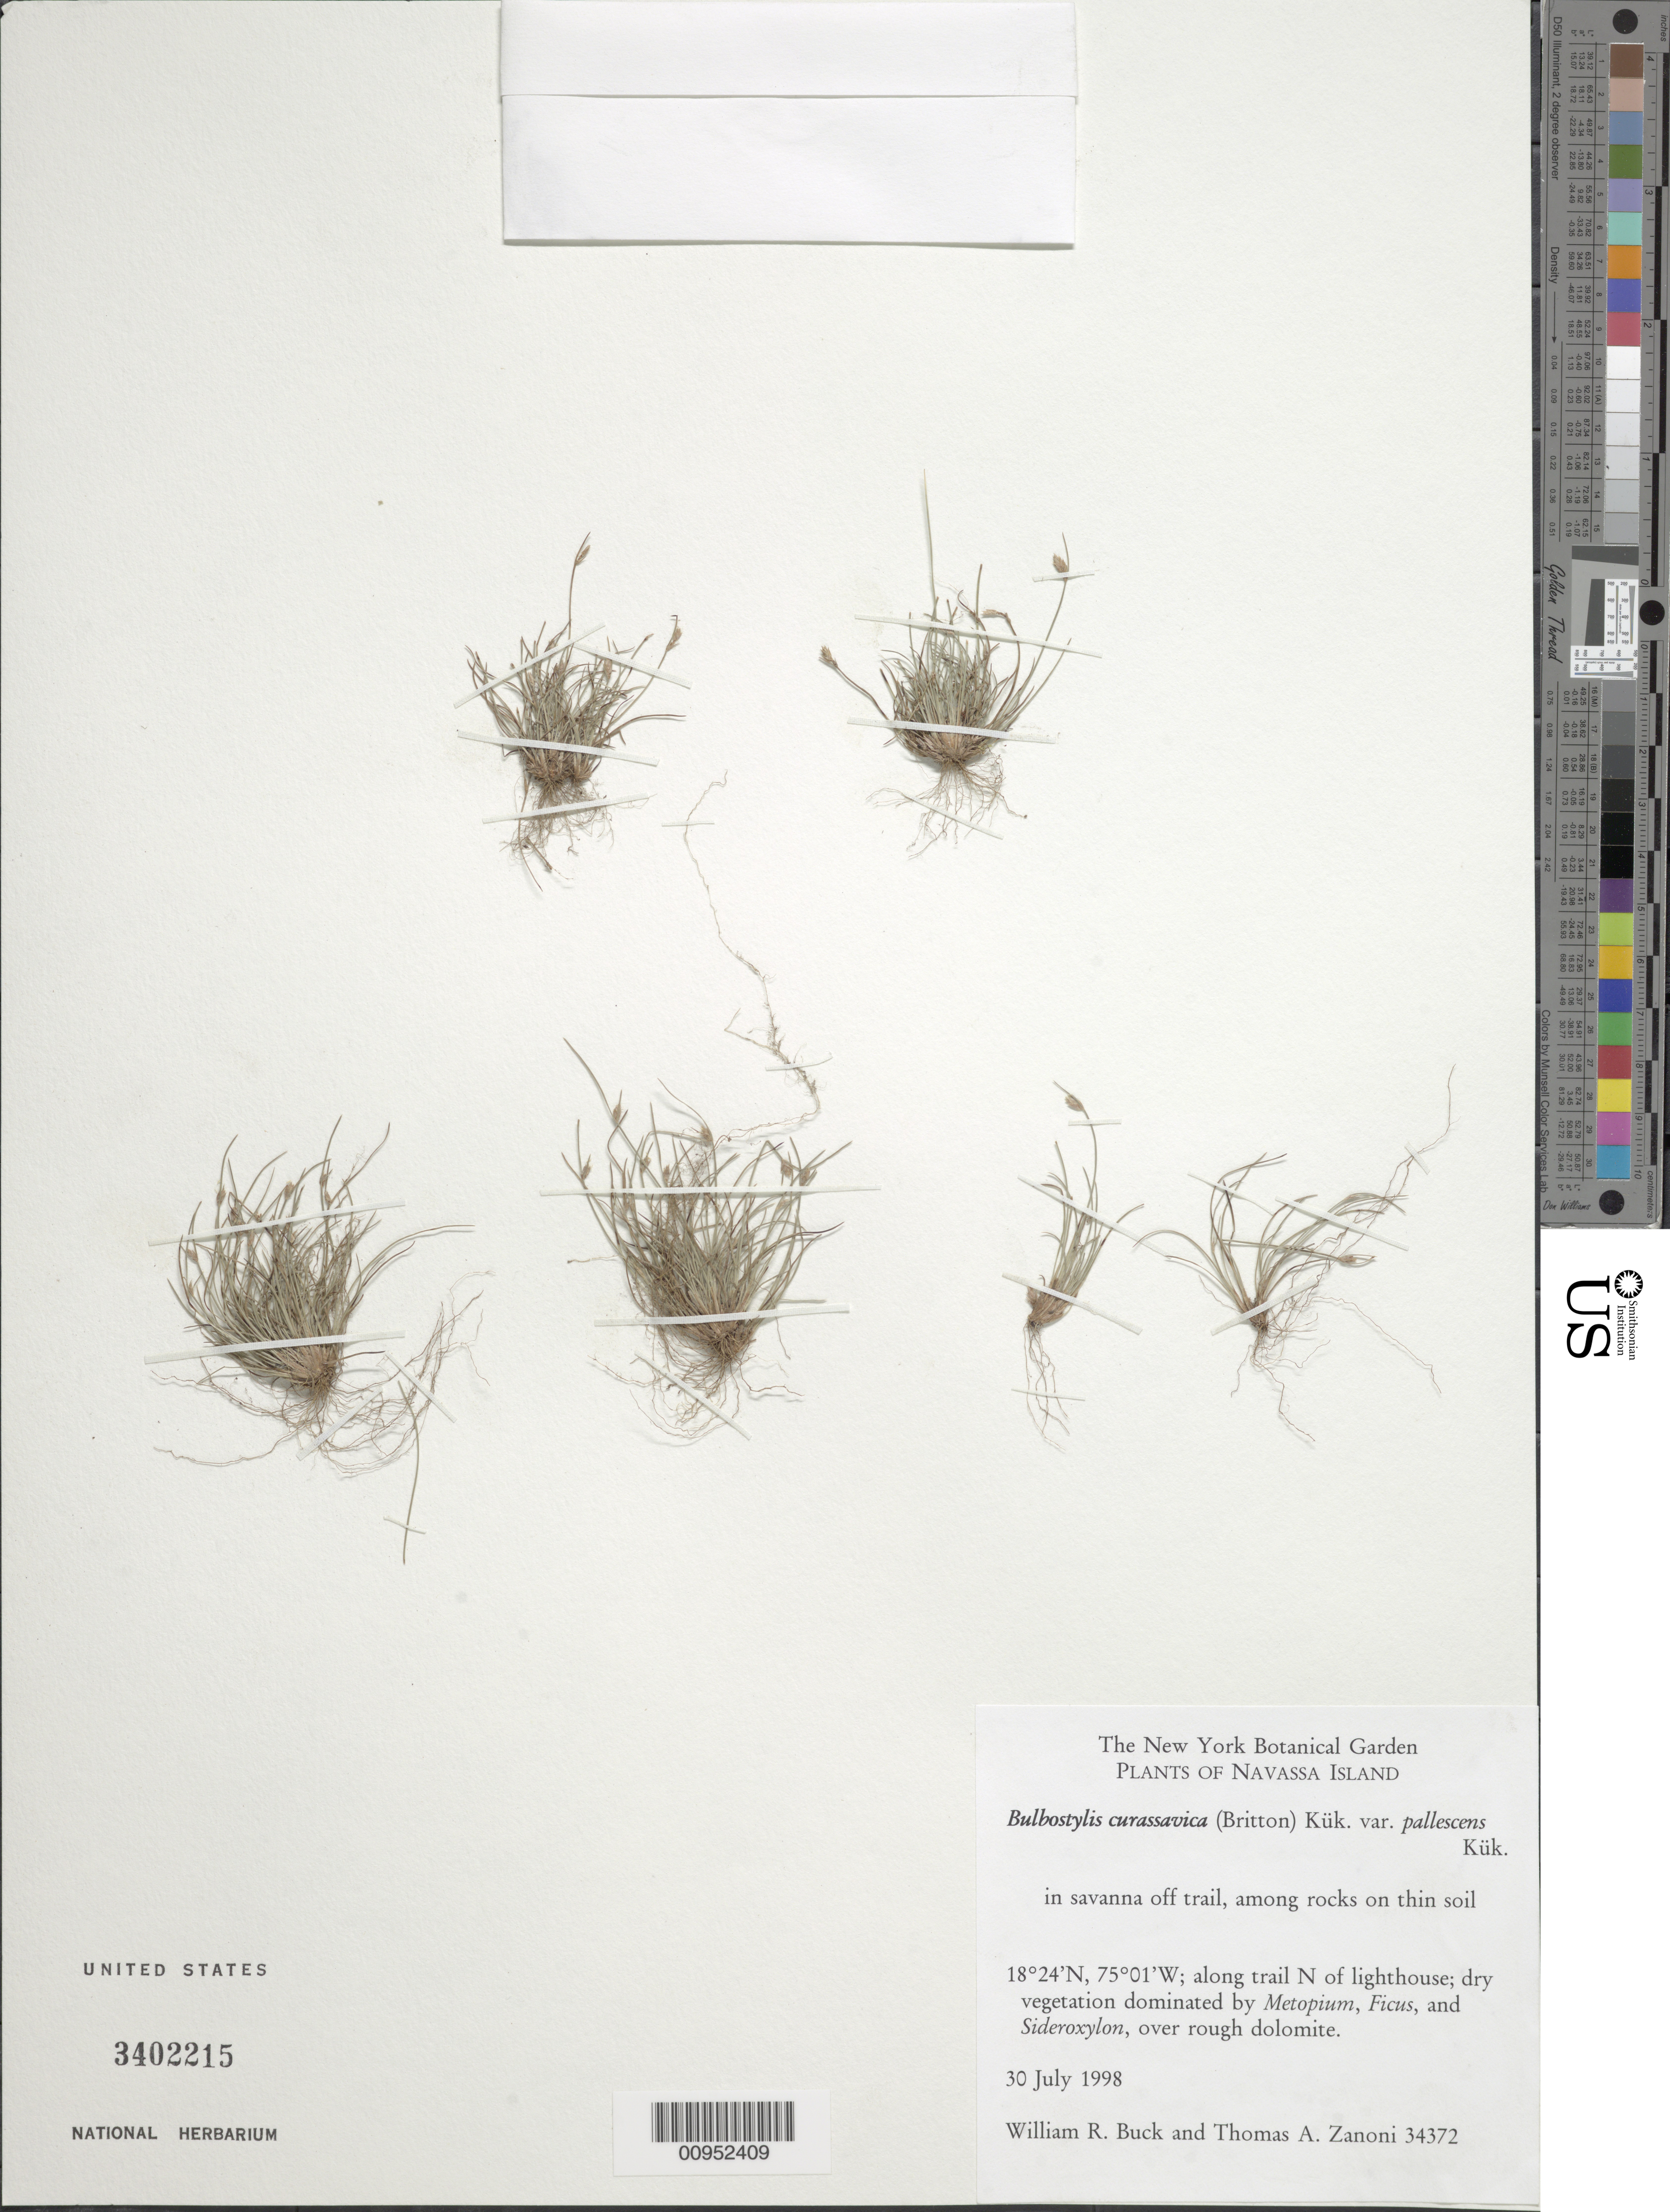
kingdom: Plantae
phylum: Tracheophyta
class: Liliopsida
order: Poales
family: Cyperaceae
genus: Bulbostylis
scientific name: Bulbostylis curassavica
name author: (Britton) Kük. & Ekman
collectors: W. R. Buck & T. A. Zanoni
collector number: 34372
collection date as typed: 30 Jul 1998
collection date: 1998-07-30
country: Navassa Island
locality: Along trail N of lighthouse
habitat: In savanna off trail, among rocks on thin soil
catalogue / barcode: US 3402215